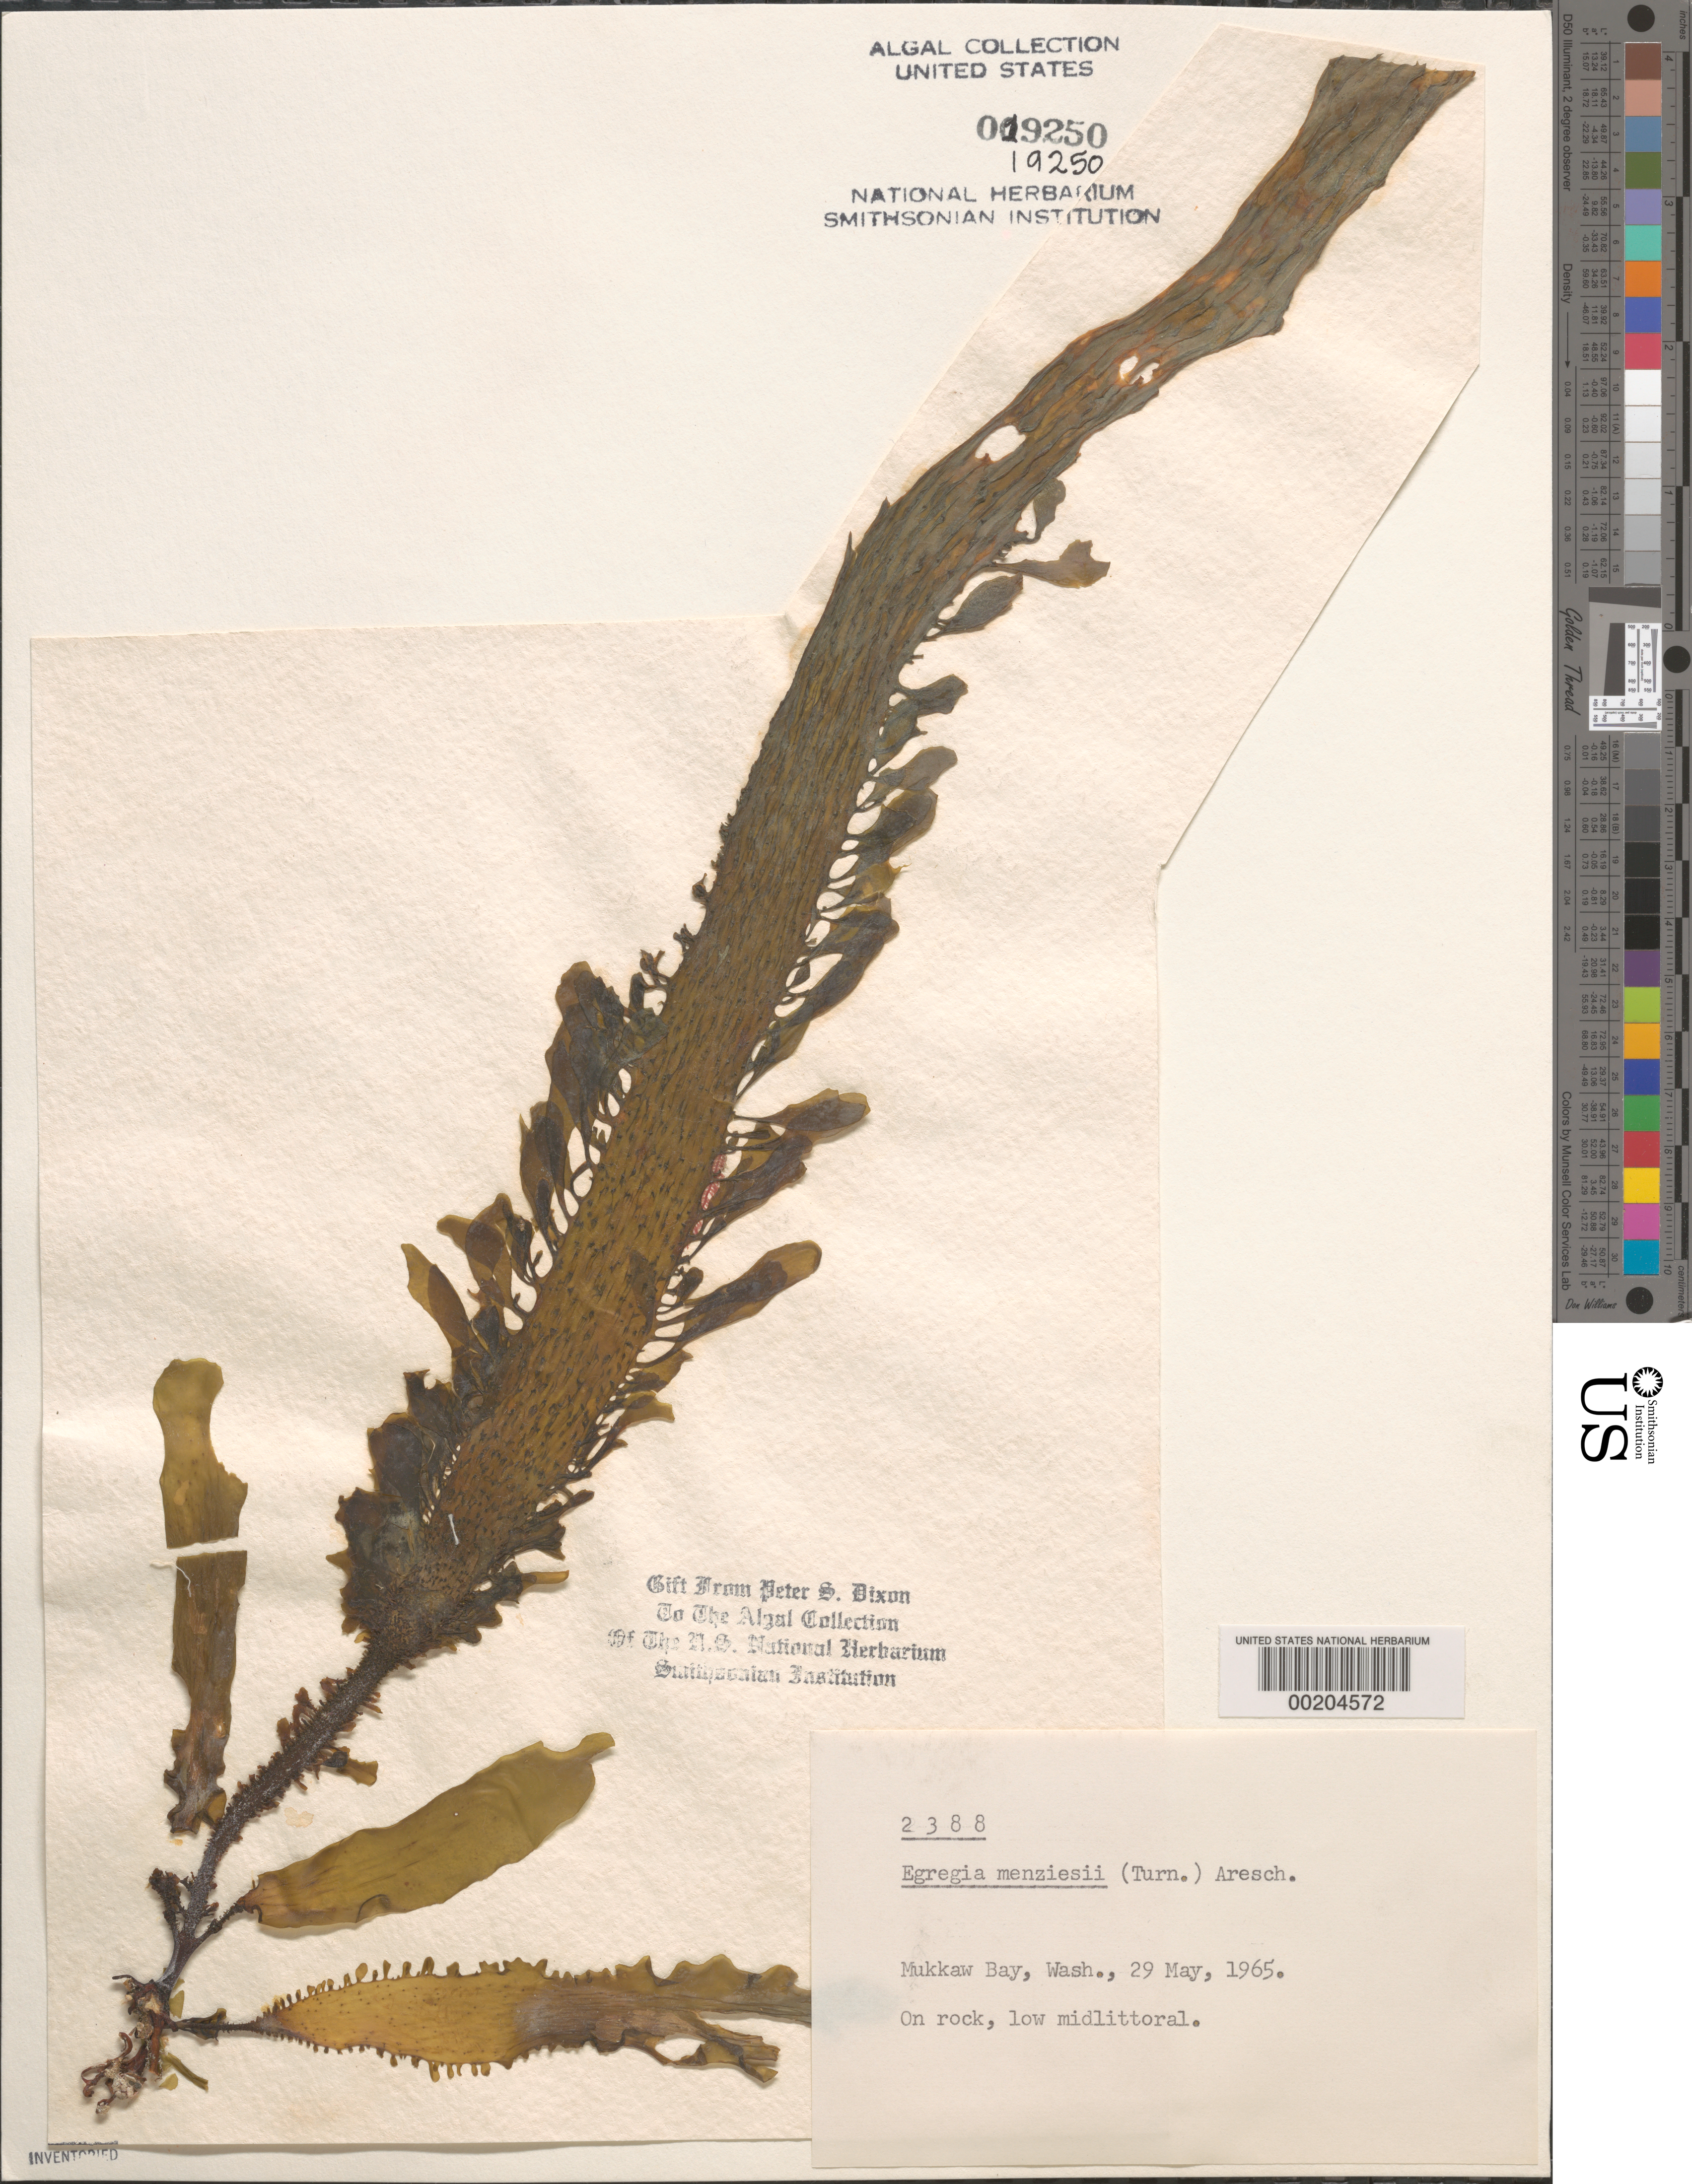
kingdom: Chromista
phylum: Ochrophyta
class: Phaeophyceae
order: Laminariales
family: Lessoniaceae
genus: Egregia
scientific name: Egregia menziesii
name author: (Turner) Aresch.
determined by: Dixon, P. S.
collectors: P. S. Dixon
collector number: PSD 2388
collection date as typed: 29 May 1965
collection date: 1965-05-29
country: United States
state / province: Washington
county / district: Clallam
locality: Mukkaw Bay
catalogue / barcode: US 19250